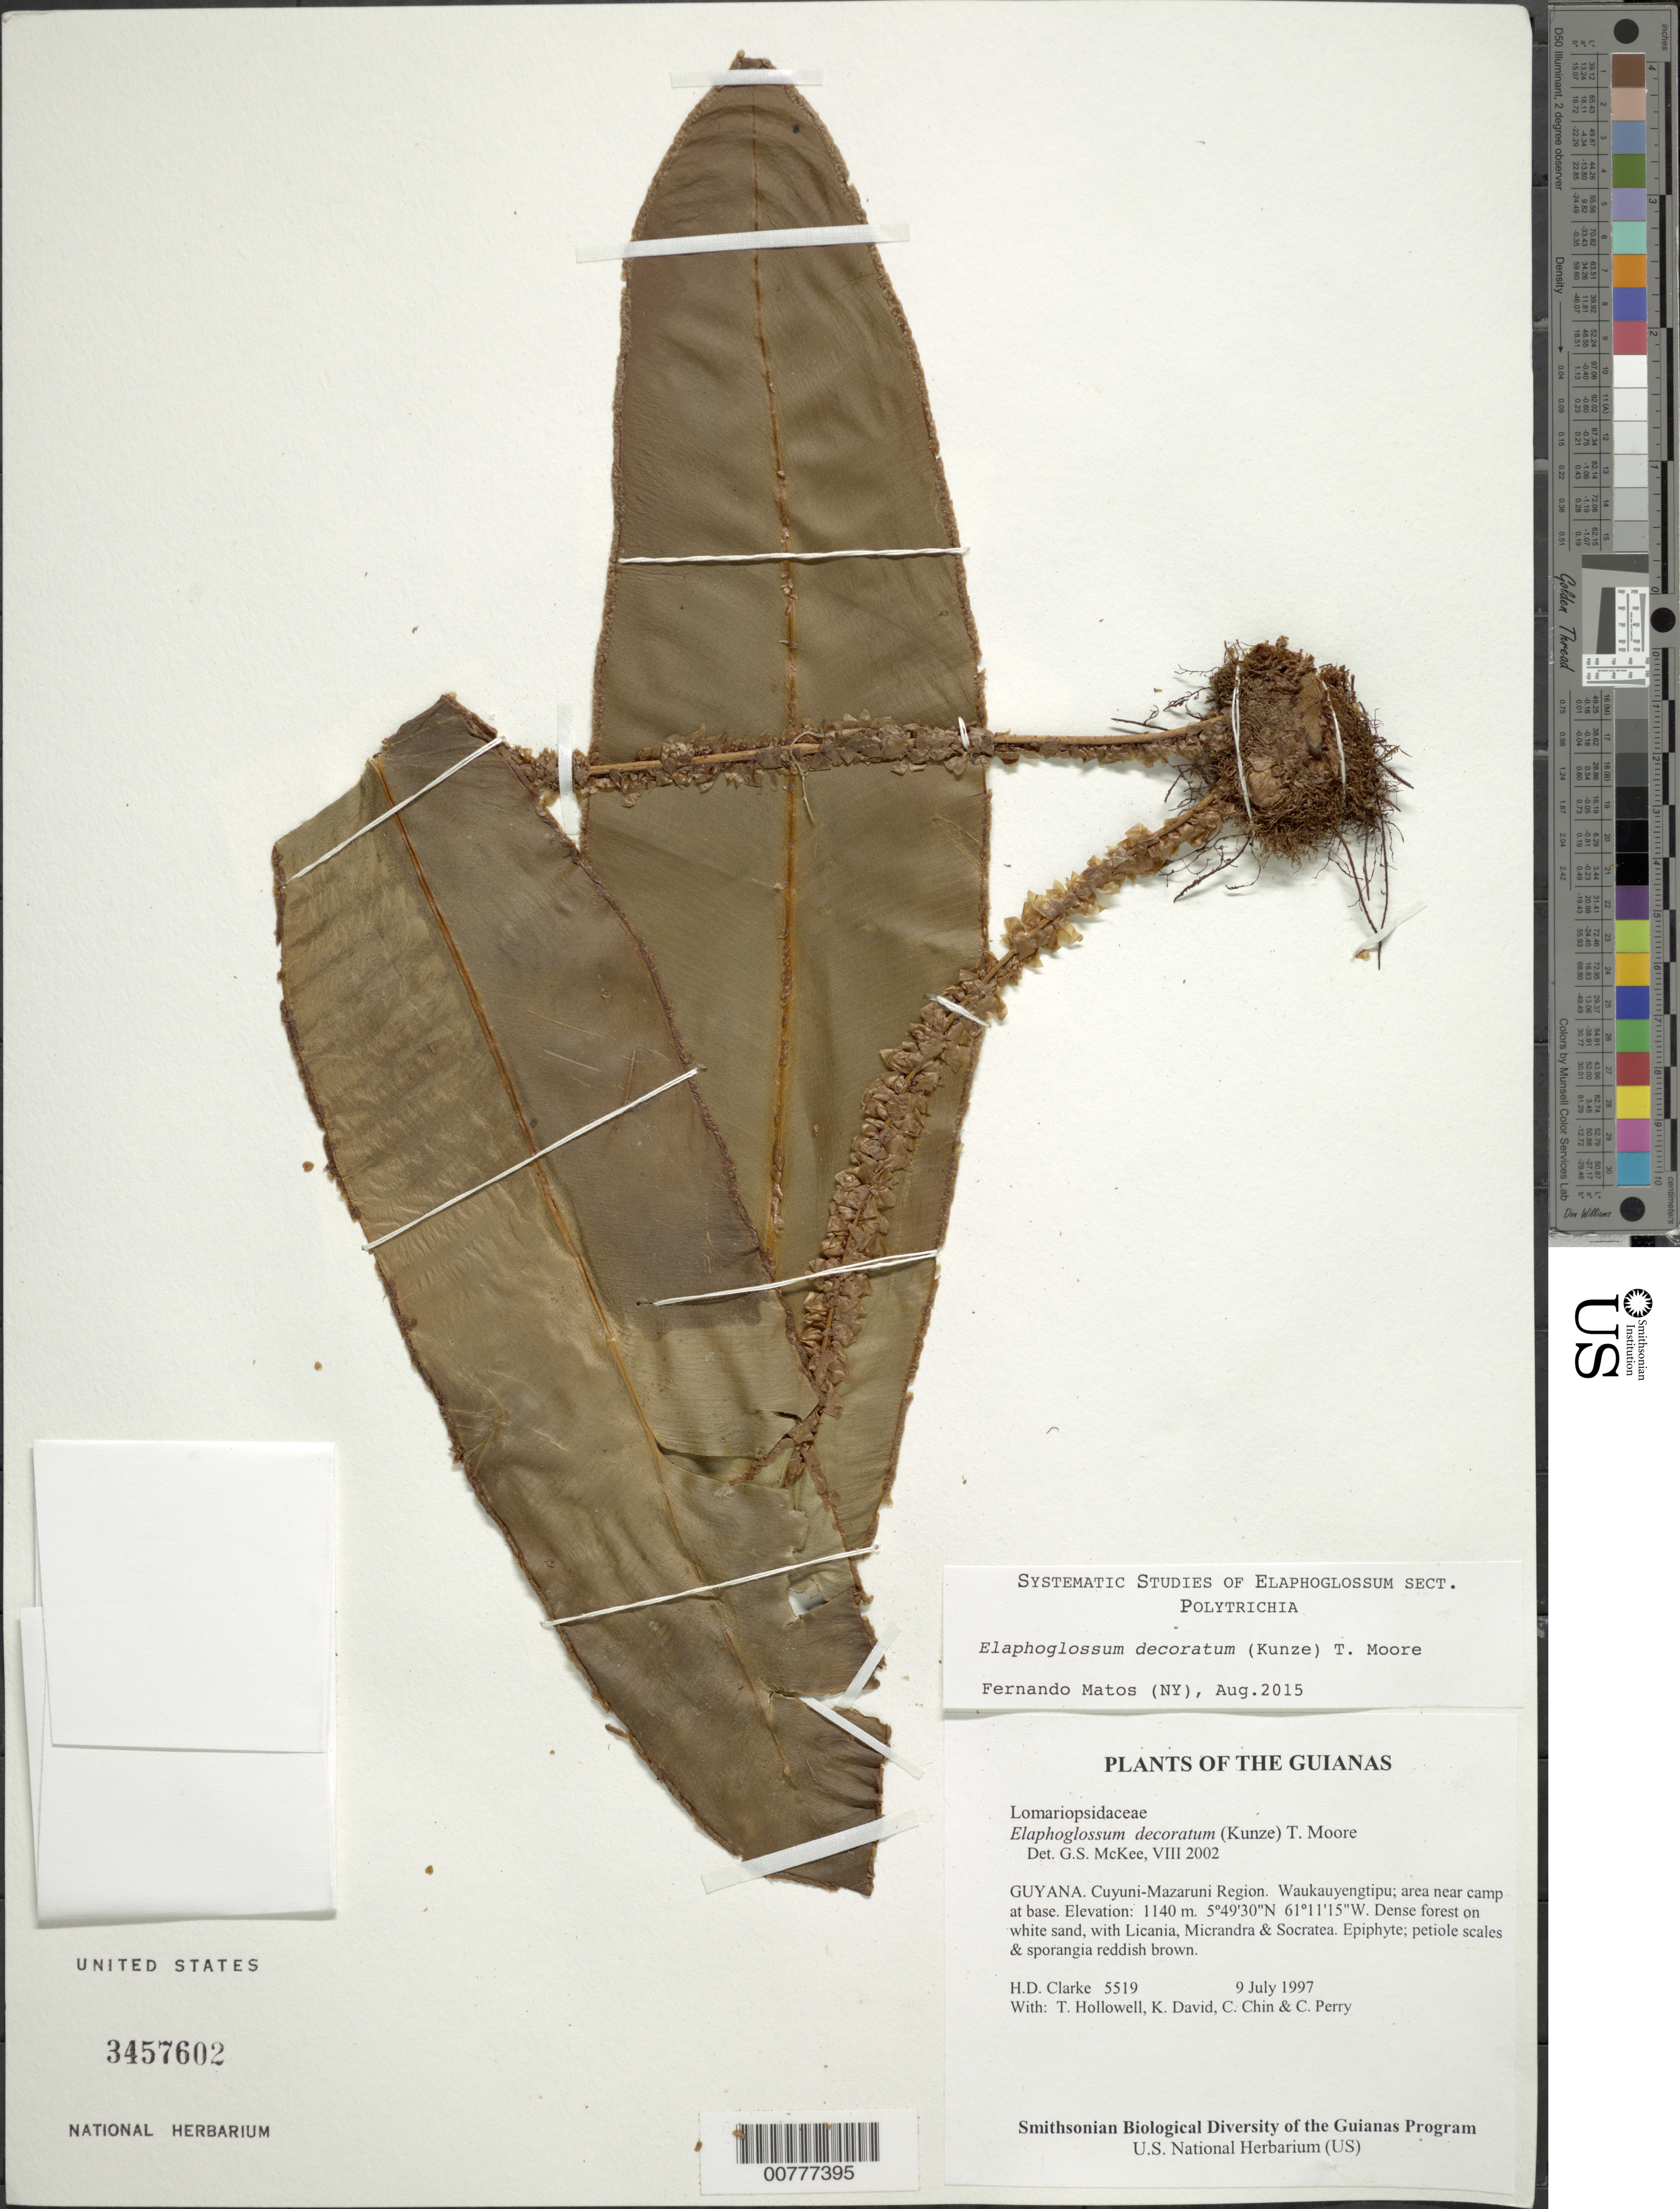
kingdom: Plantae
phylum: Tracheophyta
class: Polypodiopsida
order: Polypodiales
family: Dryopteridaceae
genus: Elaphoglossum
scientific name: Elaphoglossum decoratum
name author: (Kunze) T. Moore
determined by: McKee, G. S., (US), NMNH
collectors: H. D. Clarke, T. Hollowell, K. David, C. Chin & C. Perry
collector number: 5519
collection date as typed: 9 July 1997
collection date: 1997-07-09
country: Guyana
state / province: Cuyuni-Mazaruni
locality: Waukauyengtipu; area near camp at base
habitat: Dense forest on white sand, with Licania, Micrandra & Socratea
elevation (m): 1140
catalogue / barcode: US 3457602